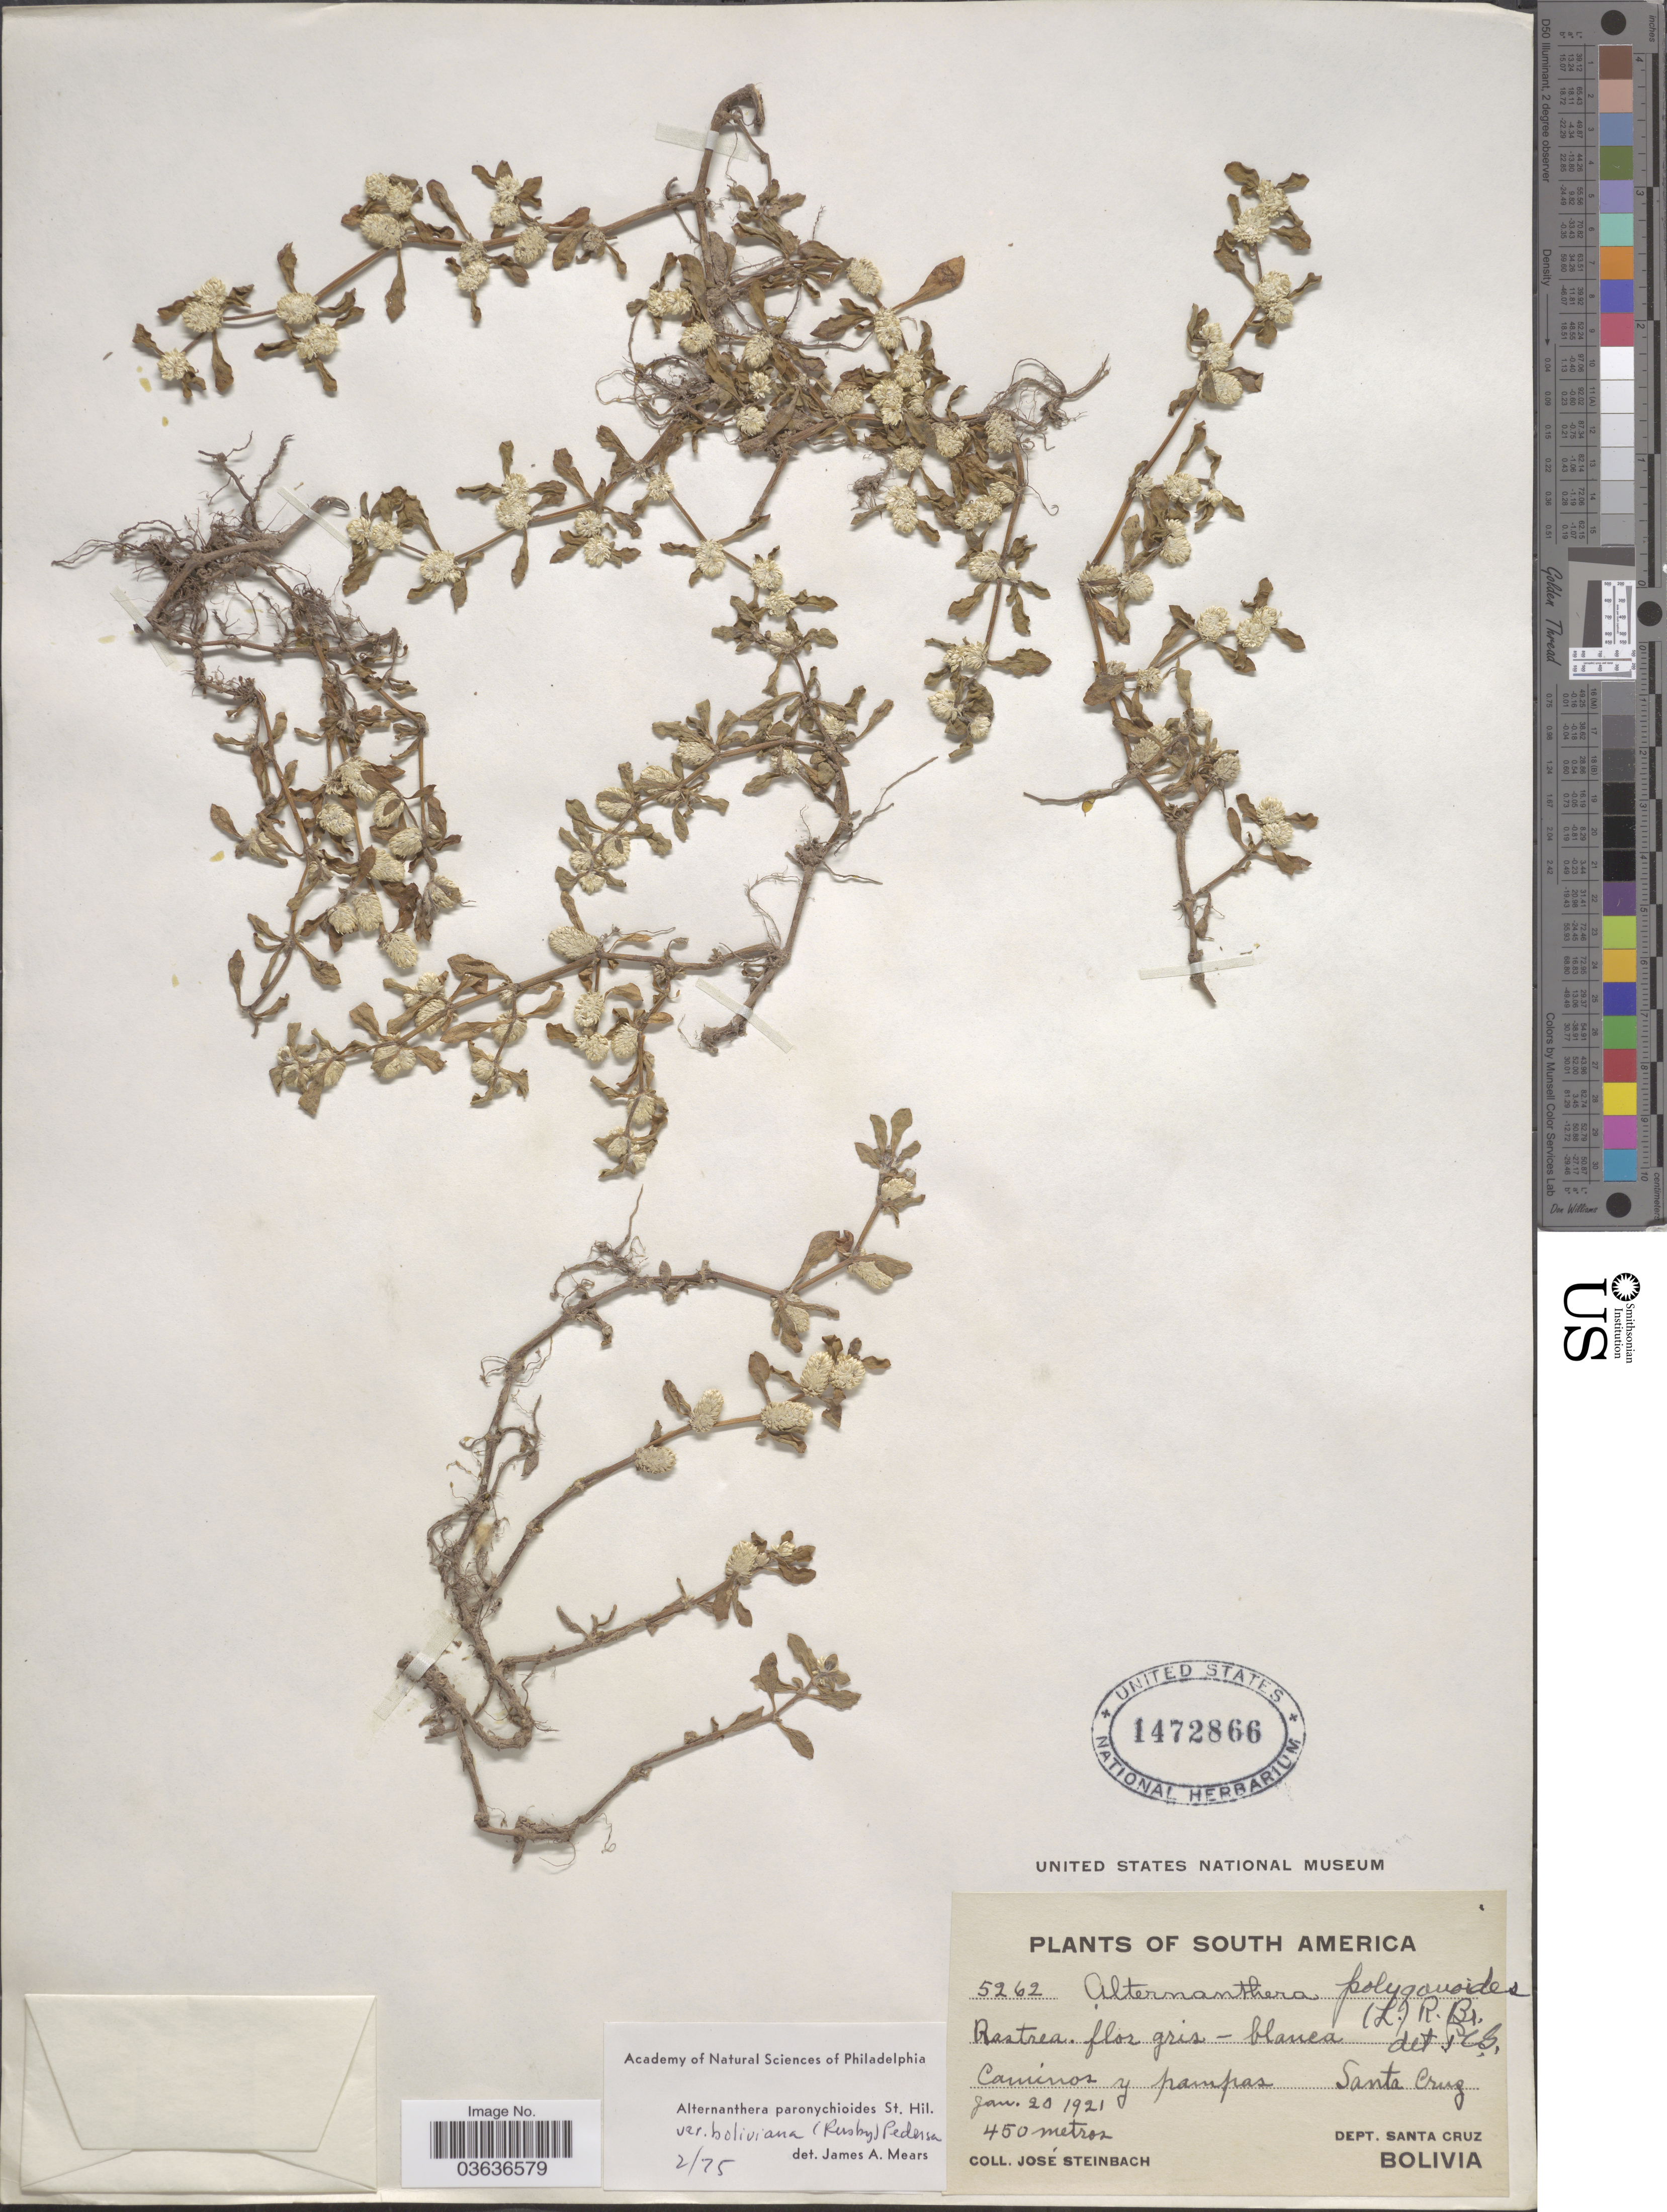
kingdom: Plantae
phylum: Tracheophyta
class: Magnoliopsida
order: Caryophyllales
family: Amaranthaceae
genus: Alternanthera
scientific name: Alternanthera polygonoides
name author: (L.) R. Br. ex Sweet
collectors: J. Steinbach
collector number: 5262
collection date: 1921-01-20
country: Bolivia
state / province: Santa Cruz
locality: Caminos y pampas. Santa Cruz. Dept. Santa Cruz.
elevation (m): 450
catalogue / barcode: US 1472866